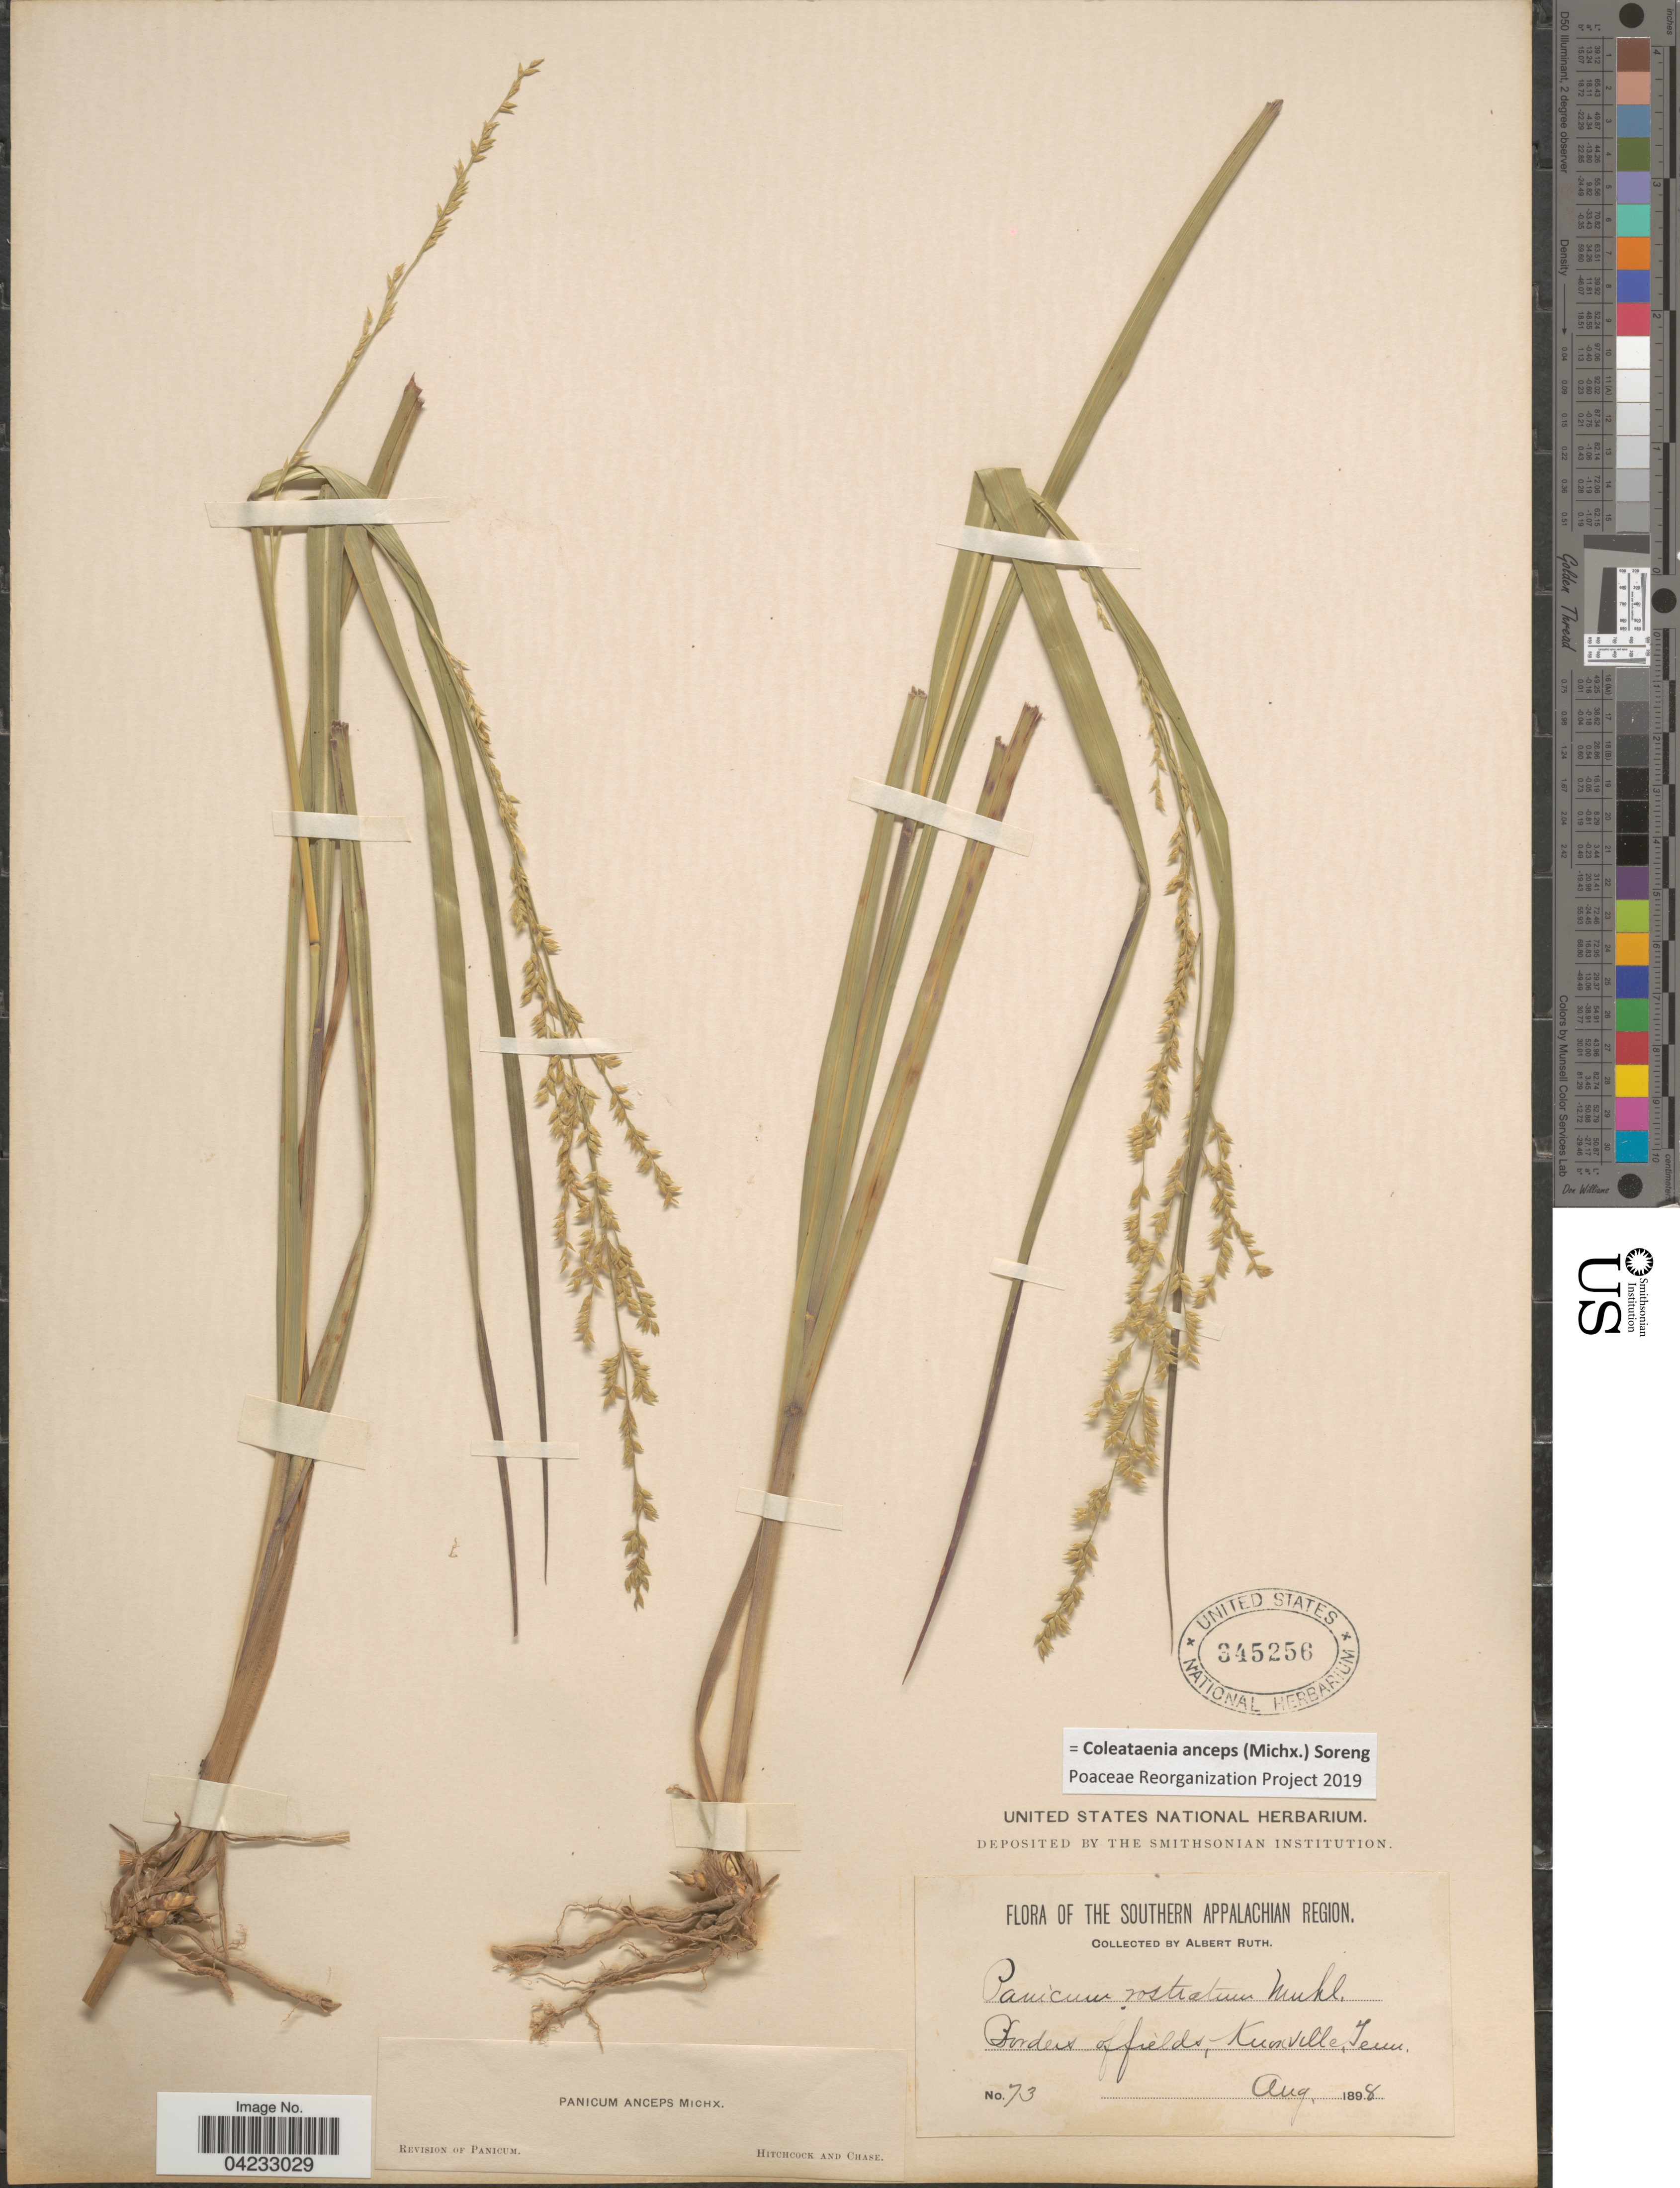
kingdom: Plantae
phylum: Tracheophyta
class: Liliopsida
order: Poales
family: Poaceae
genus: Coleataenia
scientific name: Coleataenia anceps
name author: (Michx.) Soreng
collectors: A. Ruth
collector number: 73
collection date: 1898-08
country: United States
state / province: Tennessee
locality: The Southern Appalachian Region. Borders of fields, Knoxville.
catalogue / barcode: US 345256